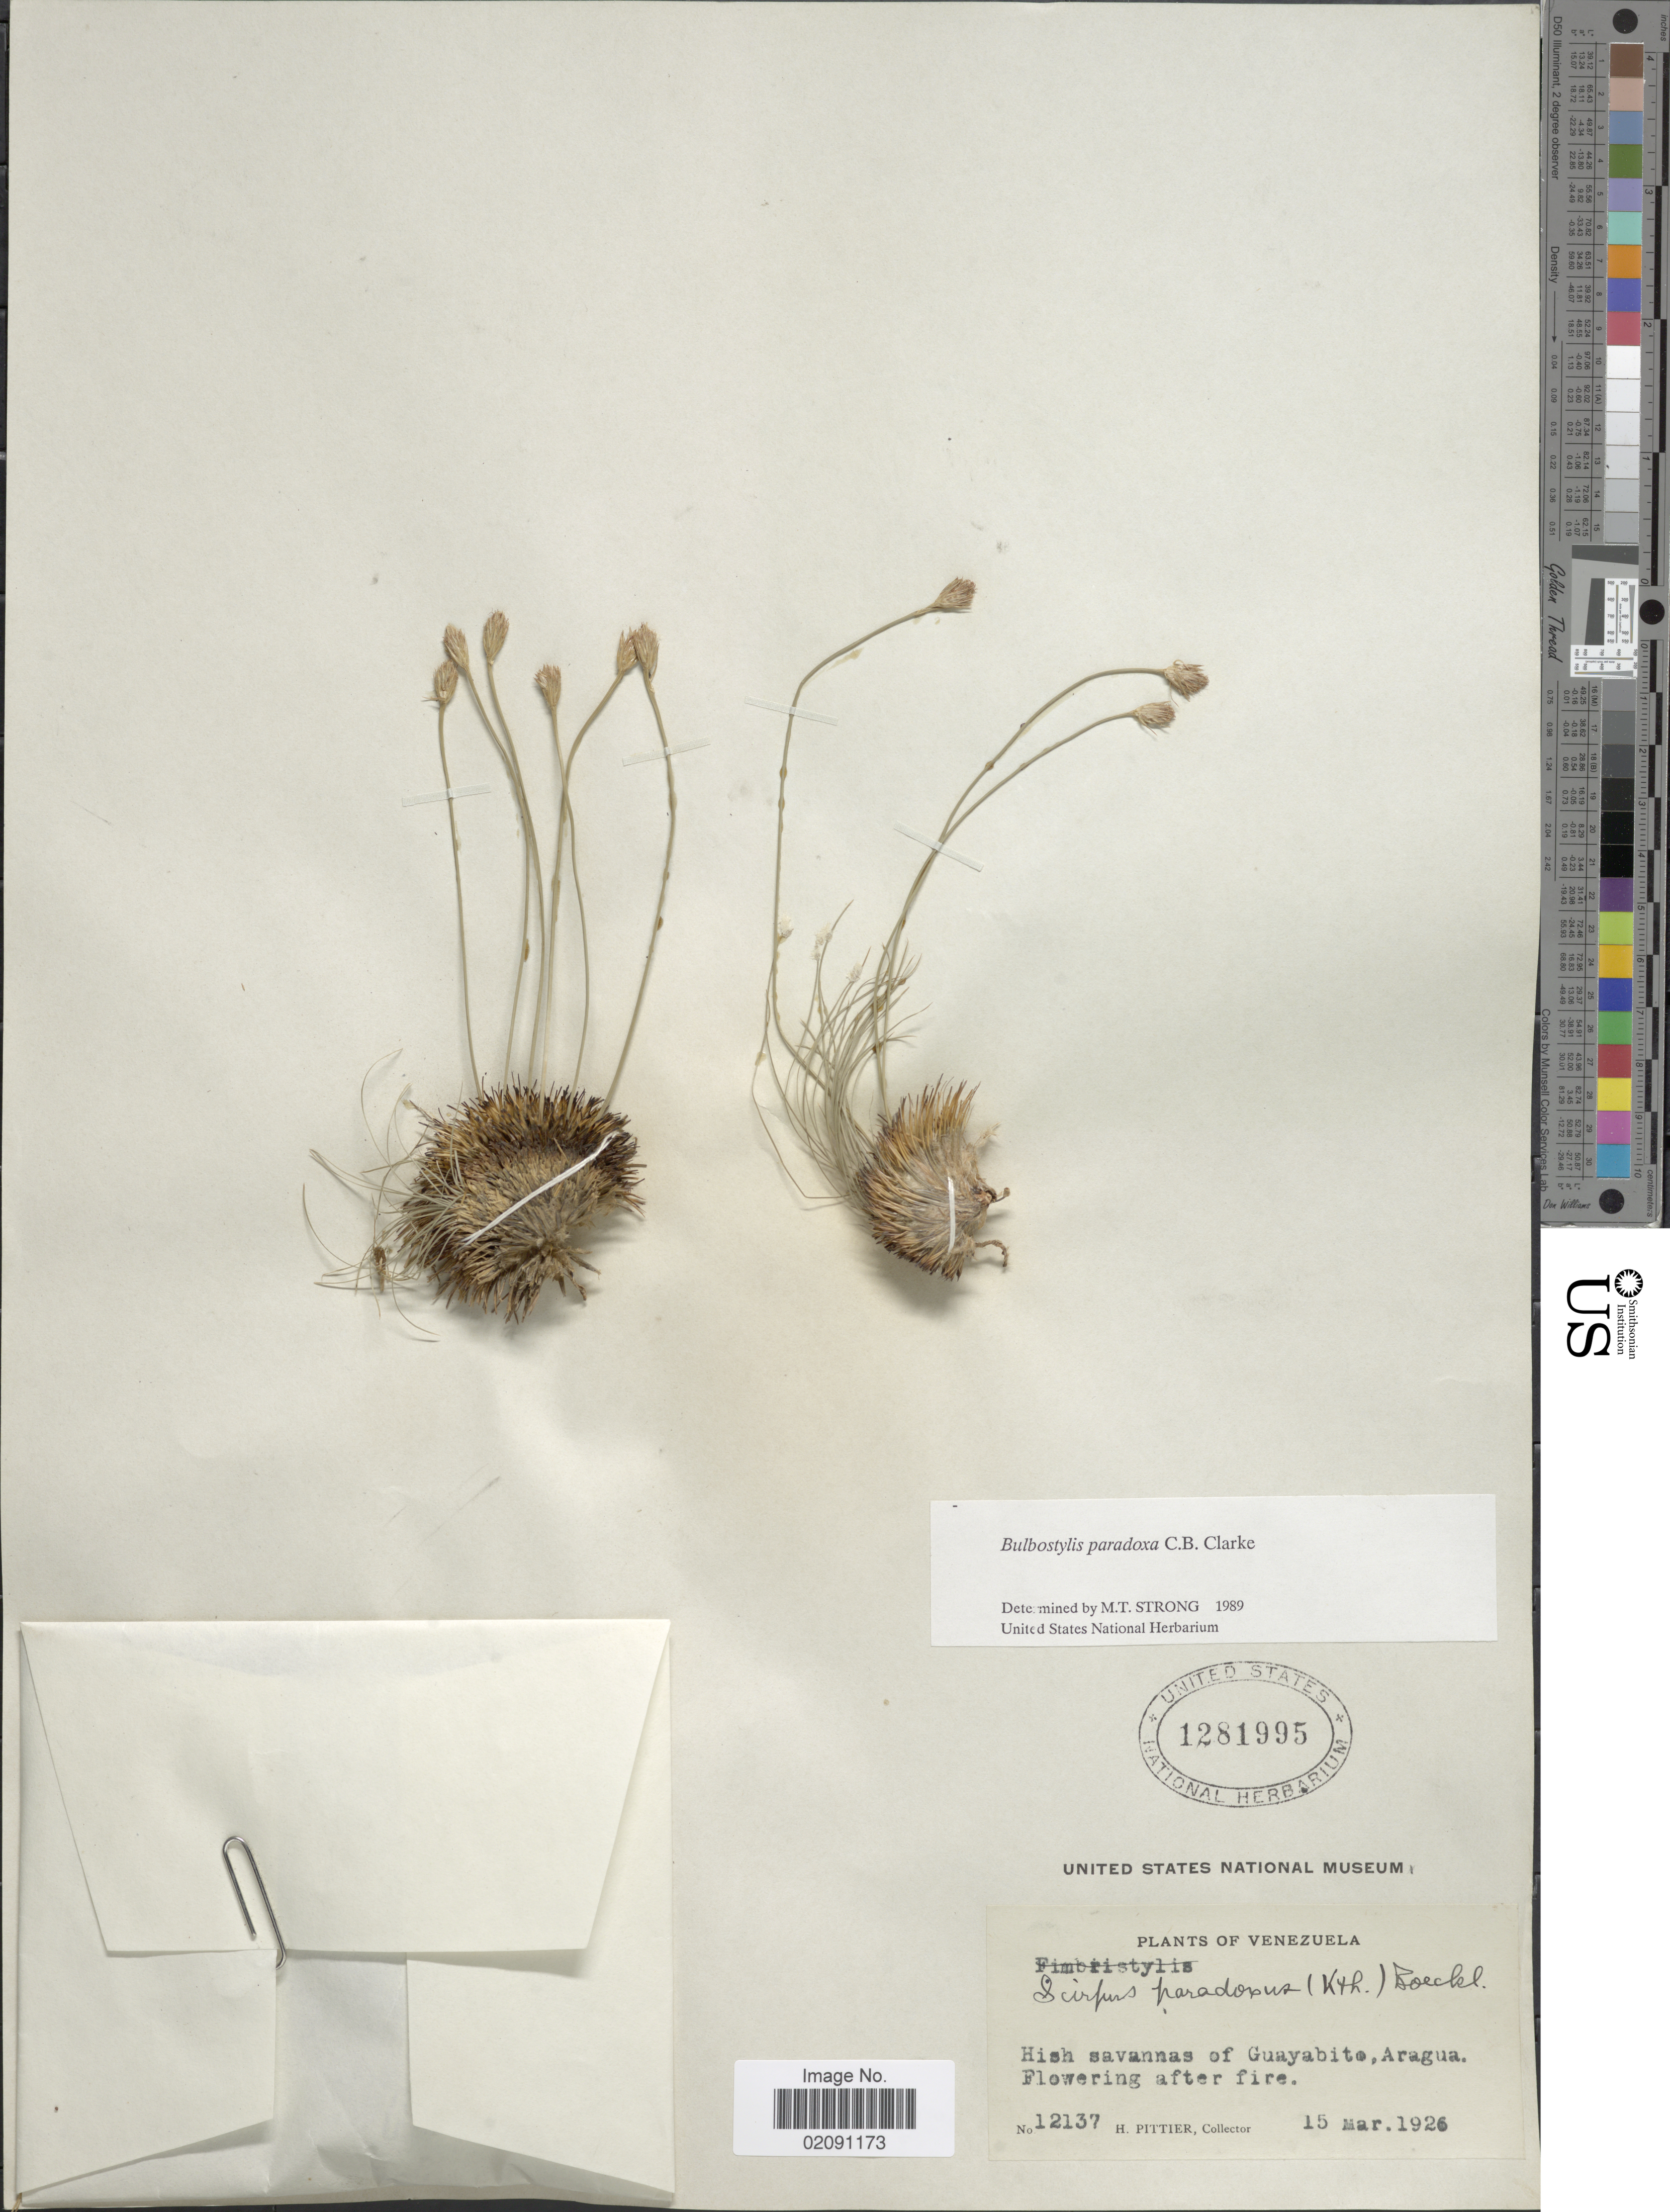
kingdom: Plantae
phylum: Tracheophyta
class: Liliopsida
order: Poales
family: Cyperaceae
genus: Bulbostylis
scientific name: Bulbostylis paradoxa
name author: (Spreng.) Lindm.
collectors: H. F. Pittier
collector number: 12137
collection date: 1926-03-15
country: Venezuela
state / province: Aragua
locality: High savannas of Guayabite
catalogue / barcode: US 1281995